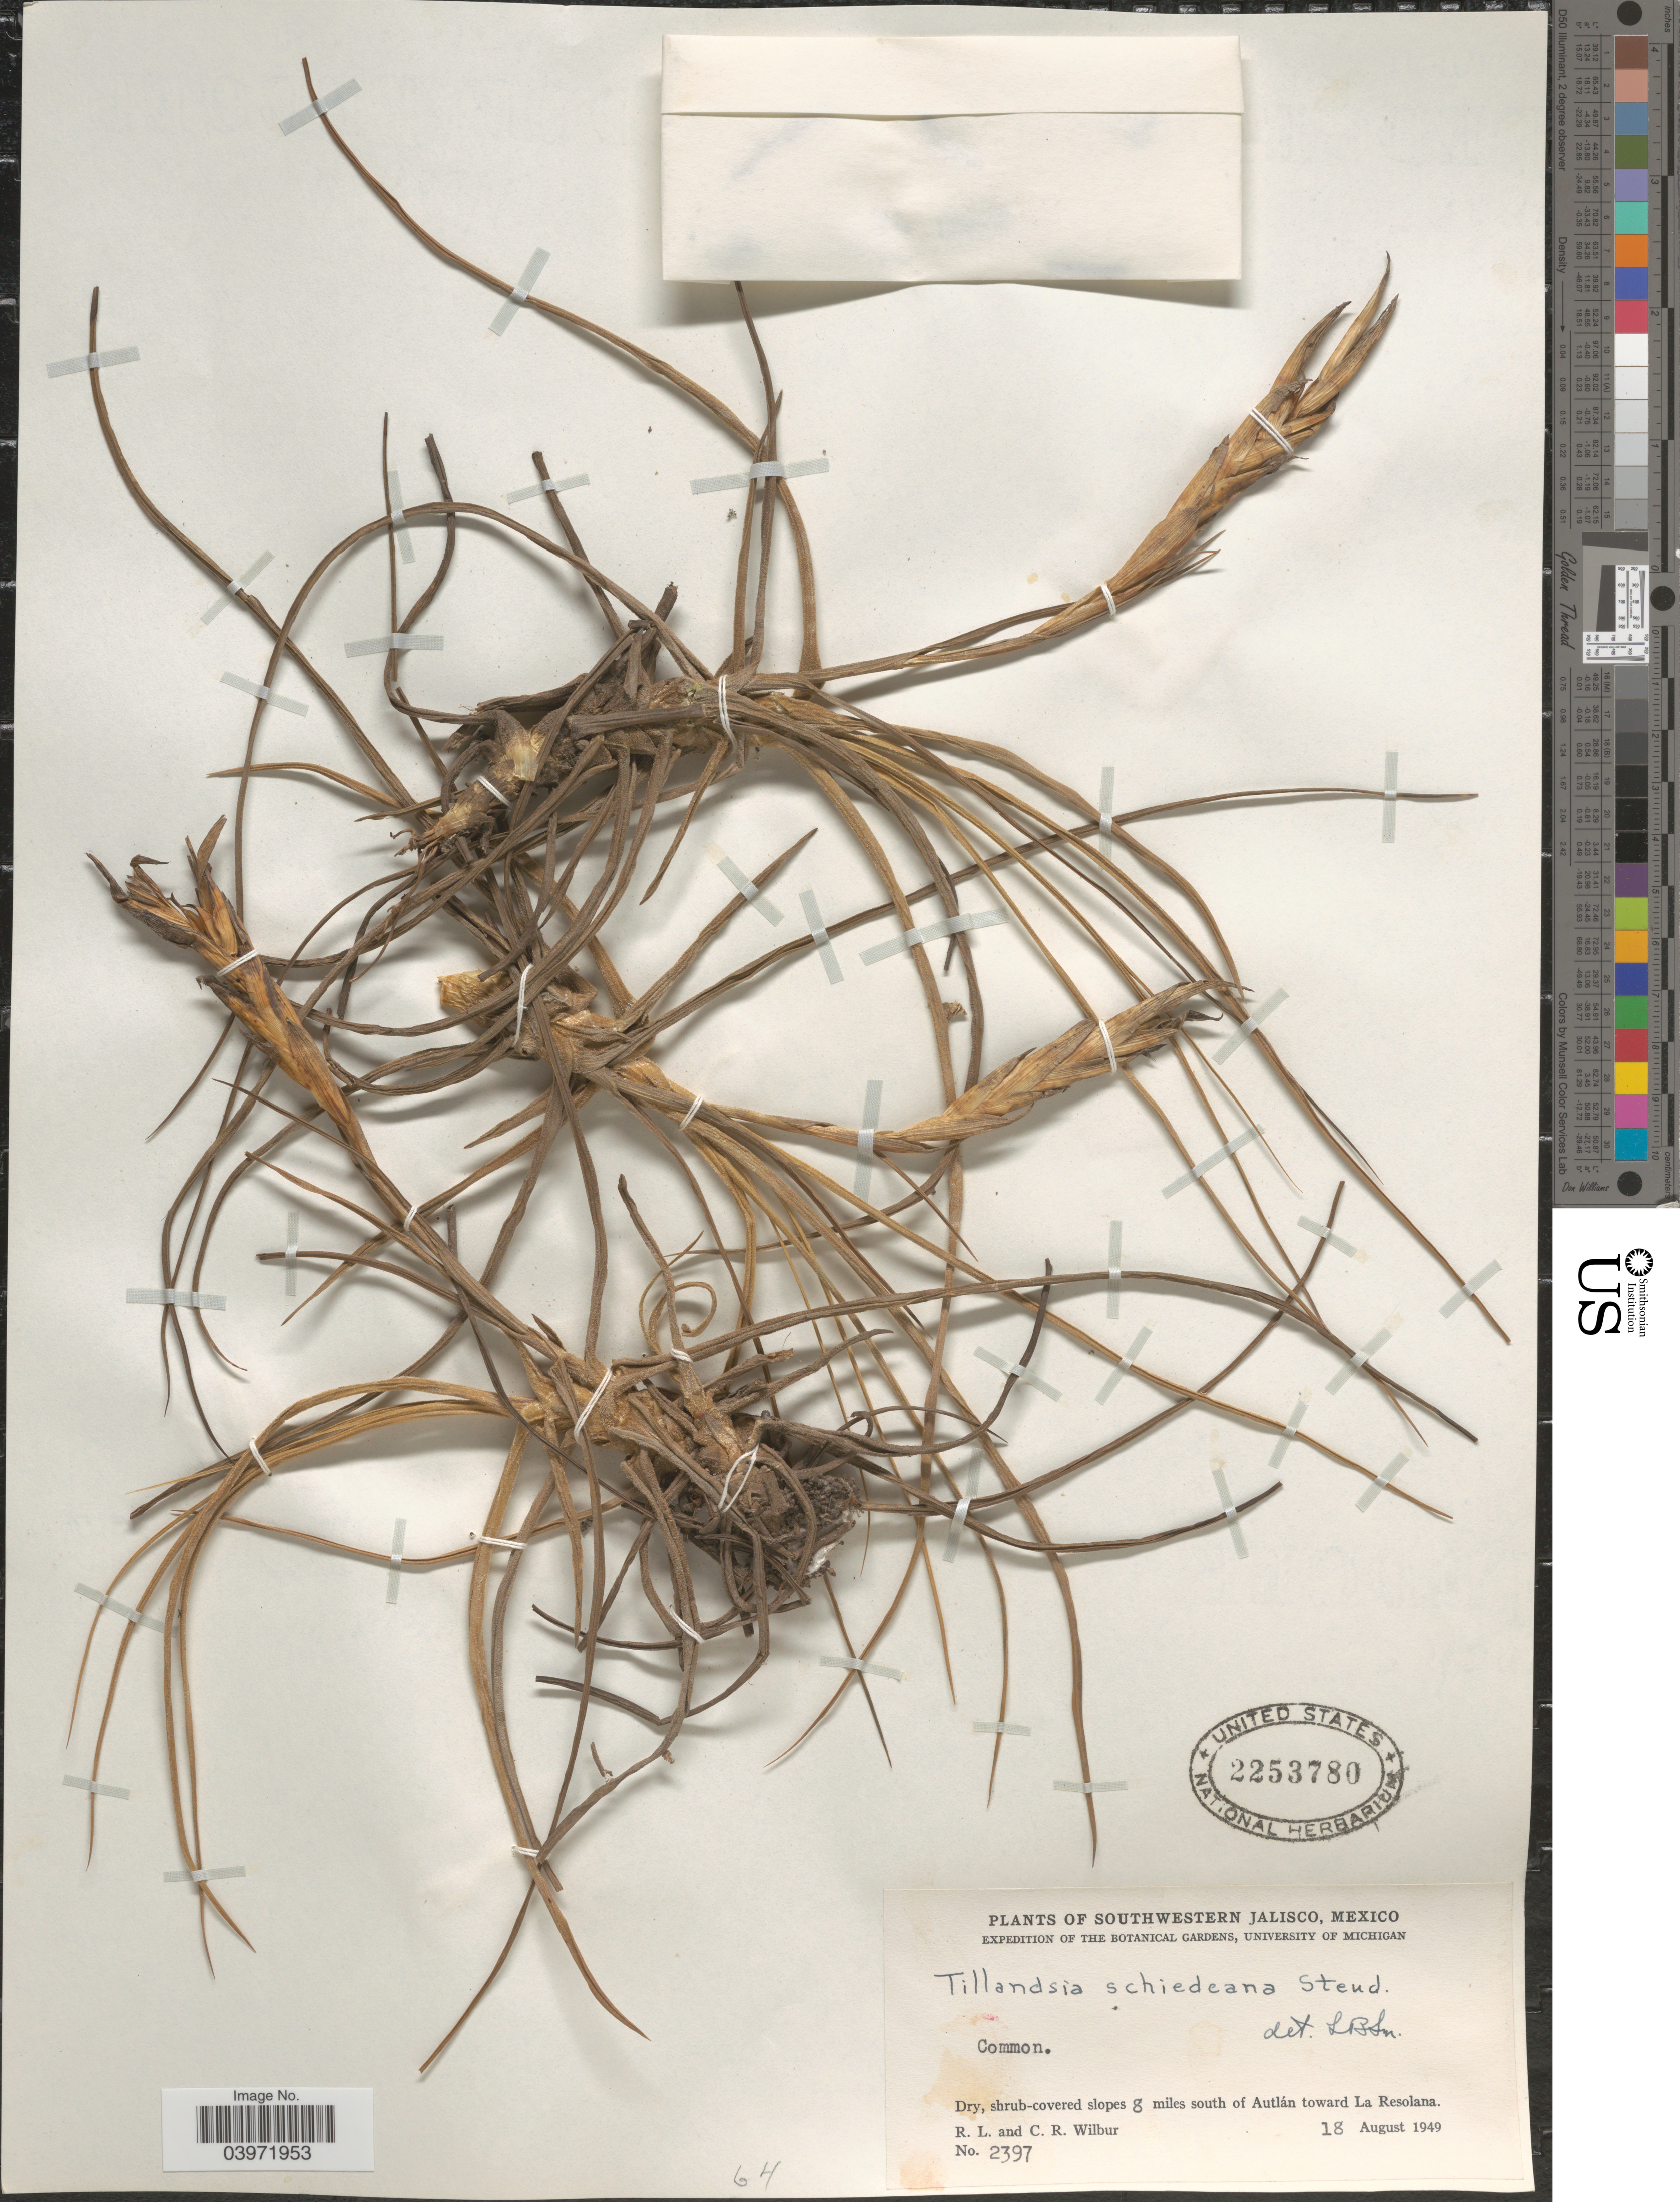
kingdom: Plantae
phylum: Tracheophyta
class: Liliopsida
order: Poales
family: Bromeliaceae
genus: Tillandsia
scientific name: Tillandsia schiedeana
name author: Steud.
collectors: R. L. Wilbur & C. Wilbur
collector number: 2397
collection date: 1949-08-18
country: Mexico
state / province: Jalisco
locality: Southwestern Jalisco. Slopes 8 miles south of Autlán toward La Resolana.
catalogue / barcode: US 2253780